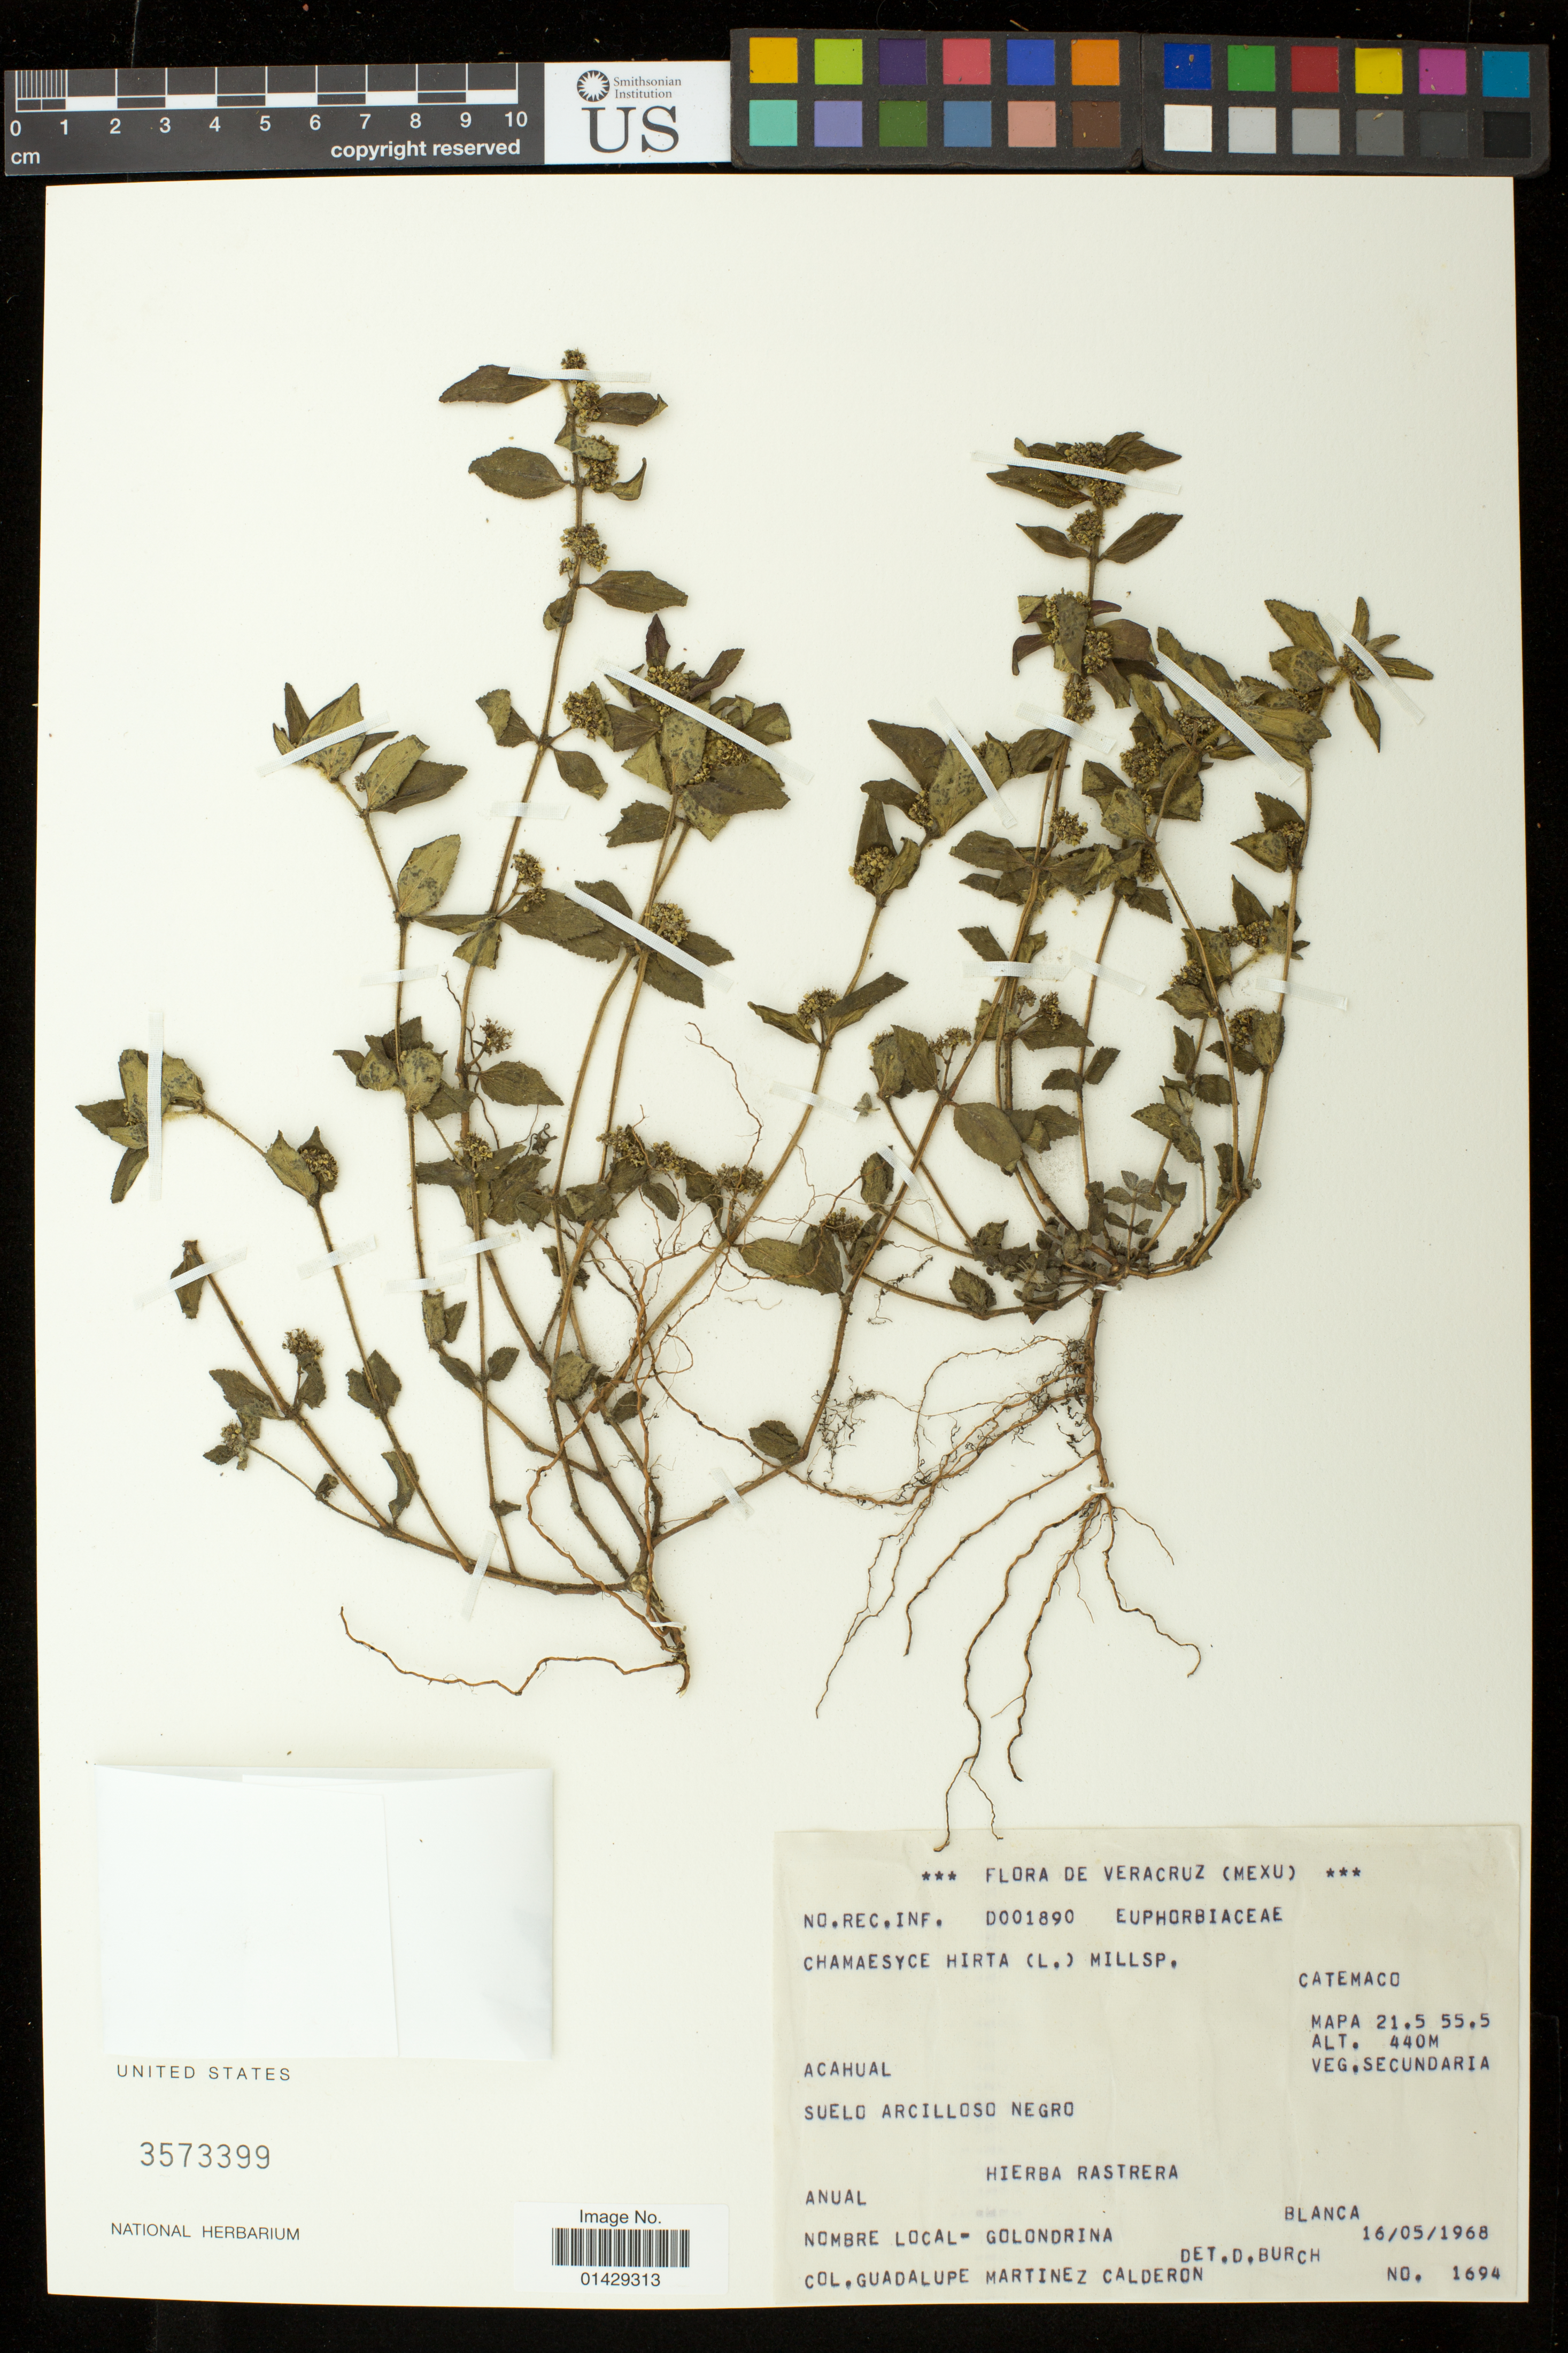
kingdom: Plantae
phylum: Tracheophyta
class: Magnoliopsida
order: Malpighiales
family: Euphorbiaceae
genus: Euphorbia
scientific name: Euphorbia hirta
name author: L.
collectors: G. M. Calderon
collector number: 1694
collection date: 1968-05-16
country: Mexico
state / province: Veracruz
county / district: Catemaco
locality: Catemaco; Acahual; Mapa 21.5 55.5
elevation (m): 440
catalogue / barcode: US 3573399